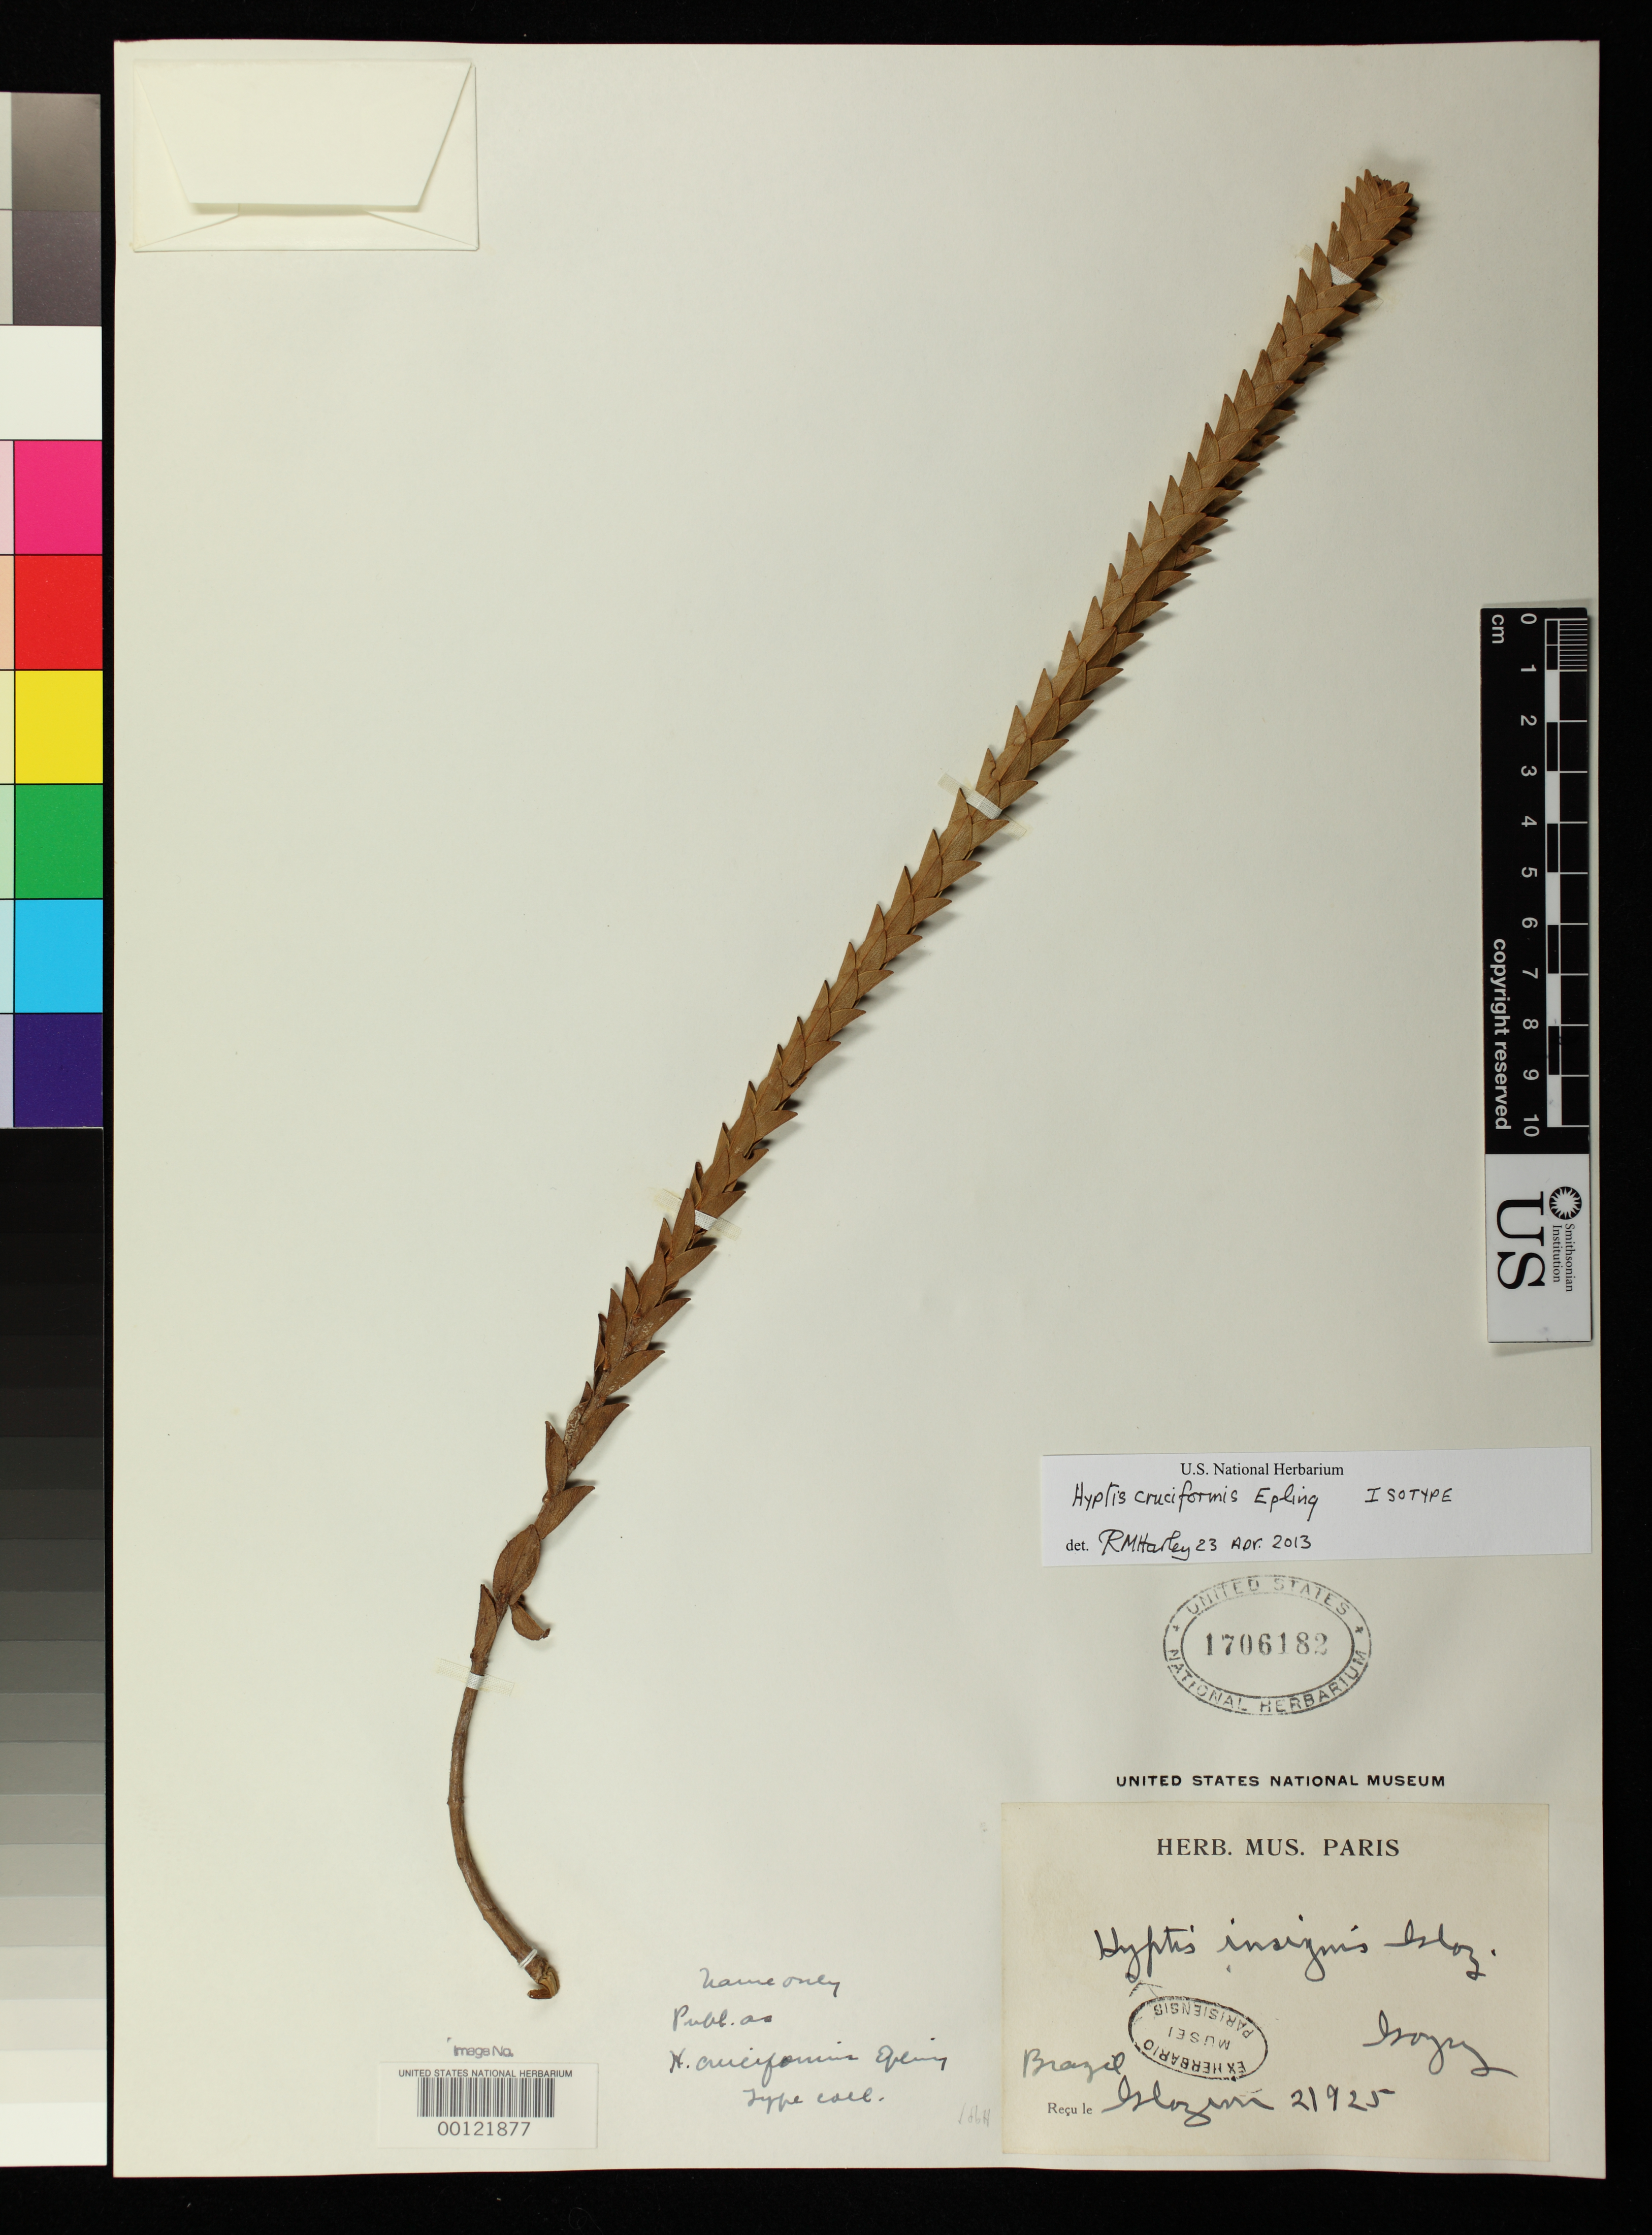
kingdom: Plantae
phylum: Tracheophyta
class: Magnoliopsida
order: Lamiales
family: Lamiaceae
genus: Hyptis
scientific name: Hyptis cruciformis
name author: Epling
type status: Isotype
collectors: A. F. M. Glaziou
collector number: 21925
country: Brazil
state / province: Goiás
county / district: Alto Paraiso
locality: Chapadas do Veadeiros.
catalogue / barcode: US 1706182